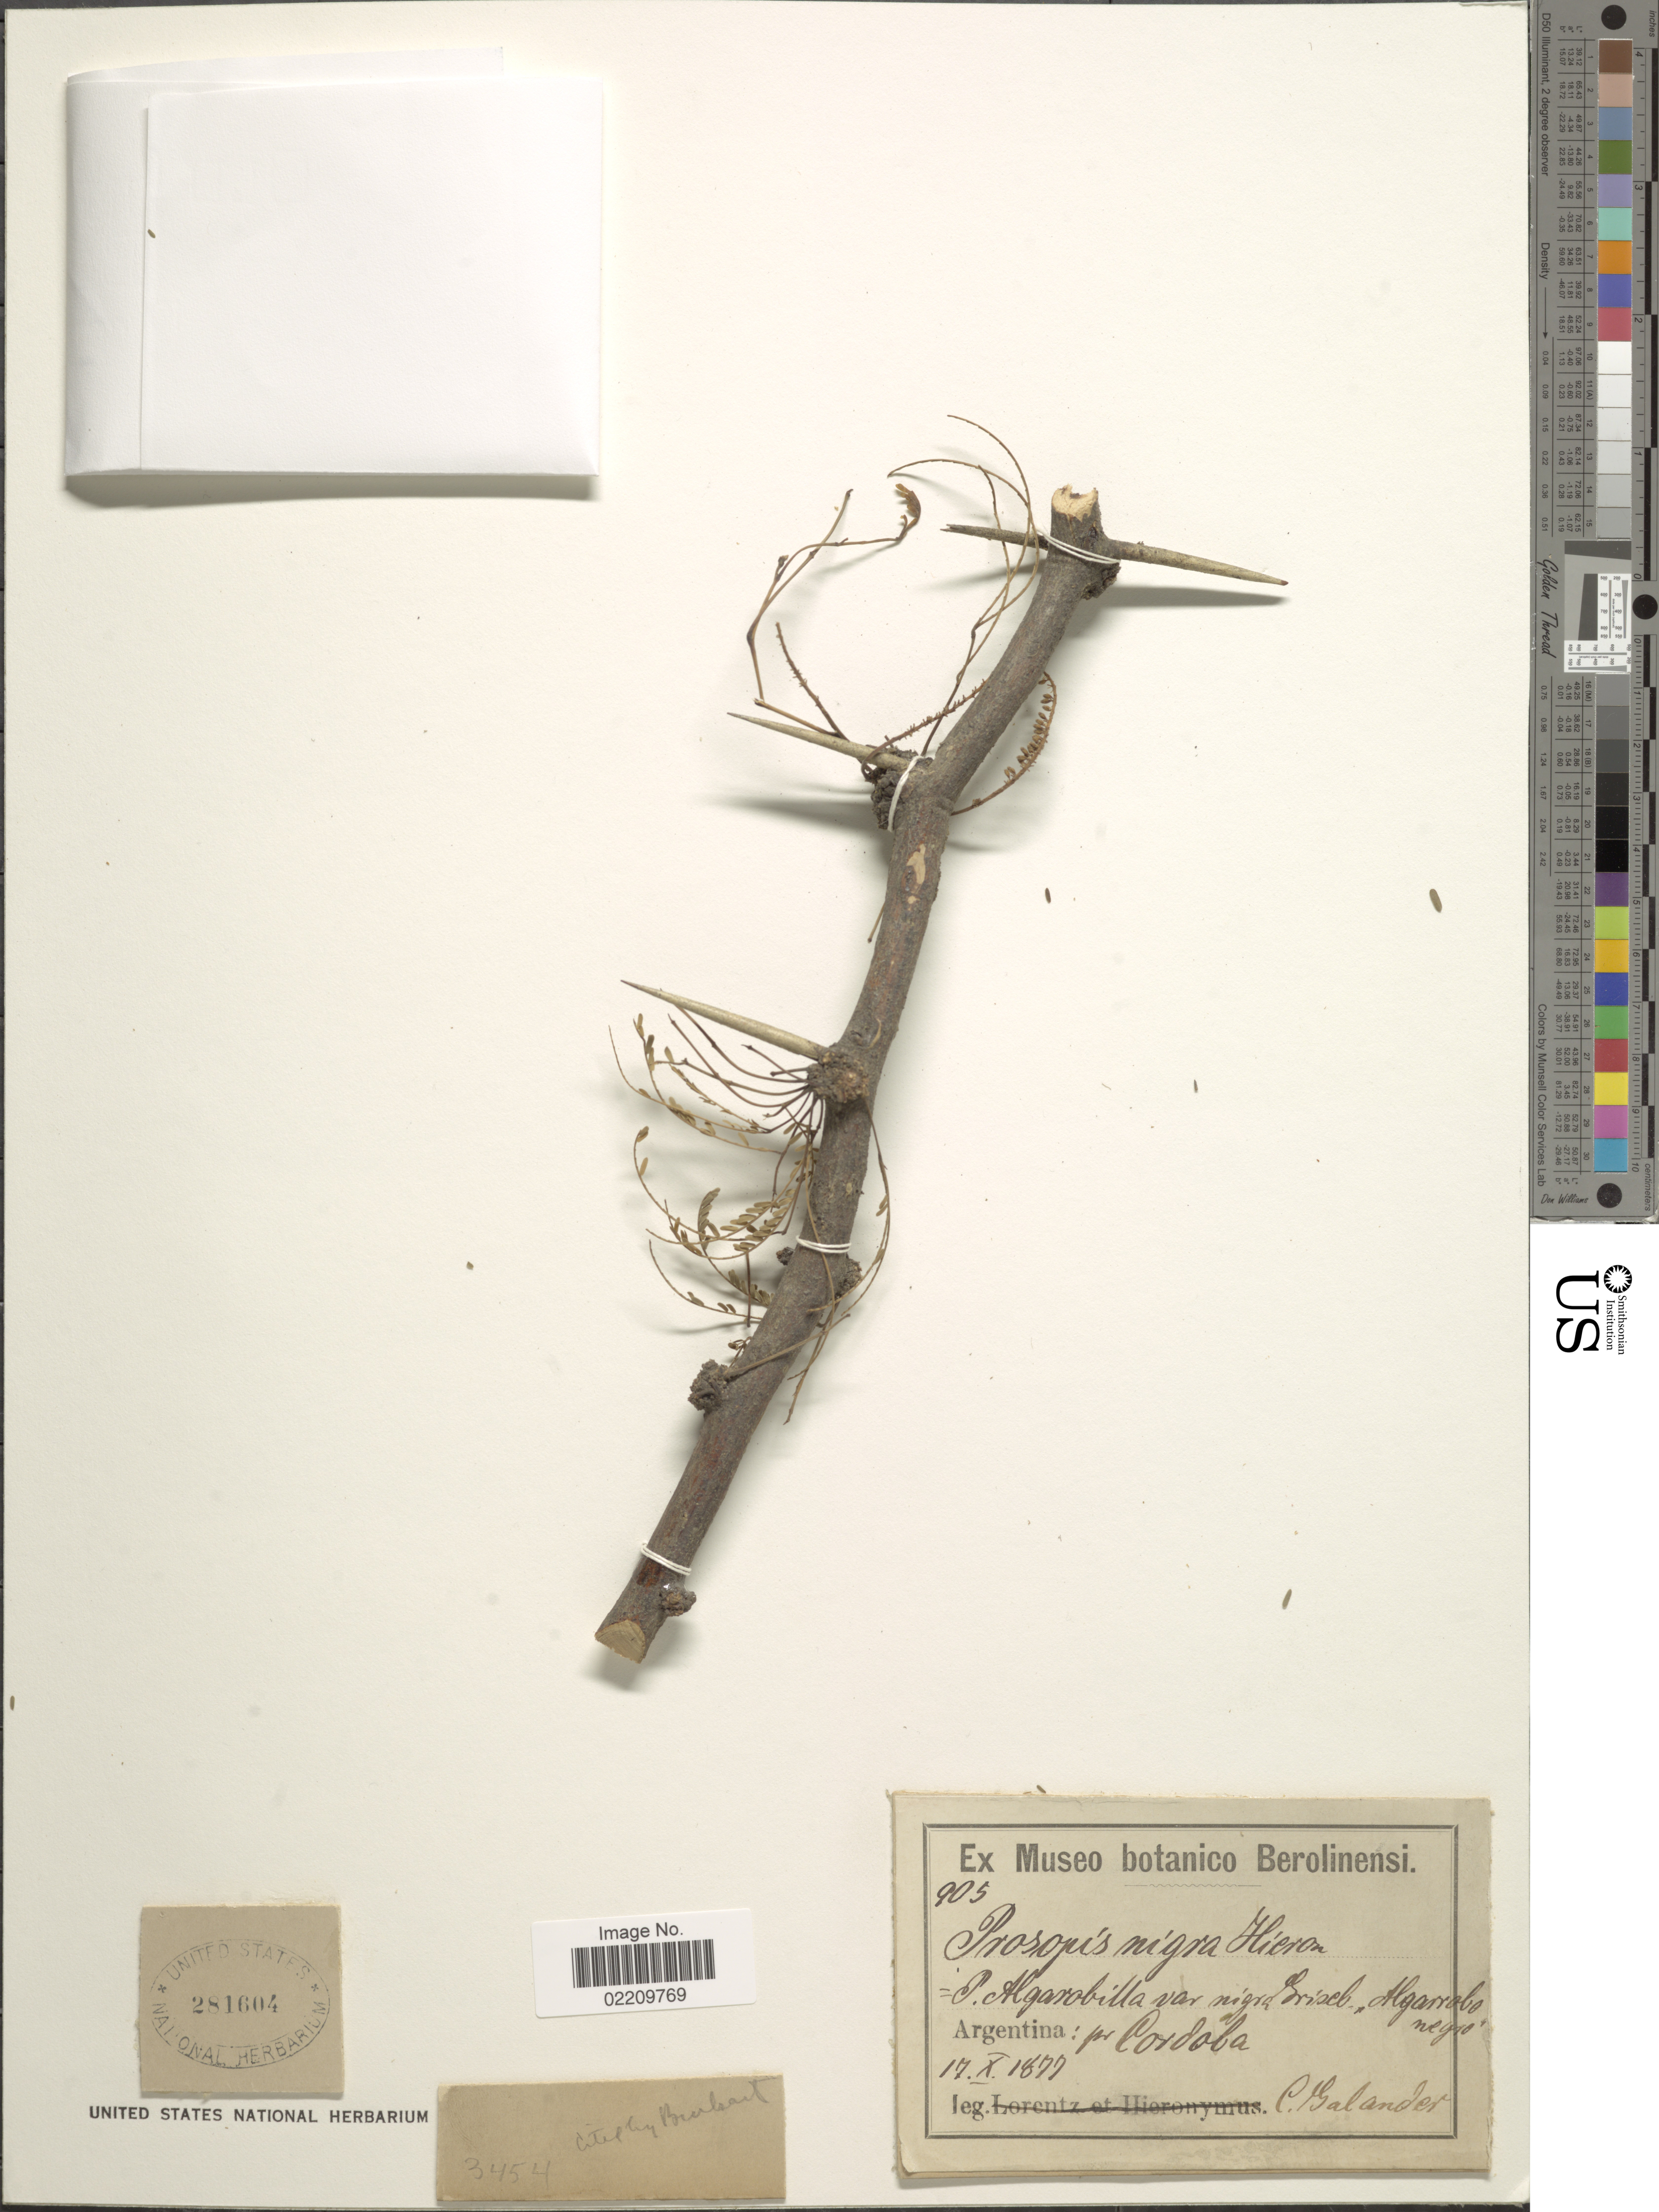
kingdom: Plantae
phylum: Tracheophyta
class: Magnoliopsida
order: Fabales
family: Fabaceae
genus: Neltuma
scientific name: Neltuma nigra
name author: (Griseb.) C. E. Hughes & G.P. Lewis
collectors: C. Galander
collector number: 905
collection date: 1877-10-17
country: Argentina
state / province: Cordoba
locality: Argentina: pr. Cordóba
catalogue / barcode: US 281604